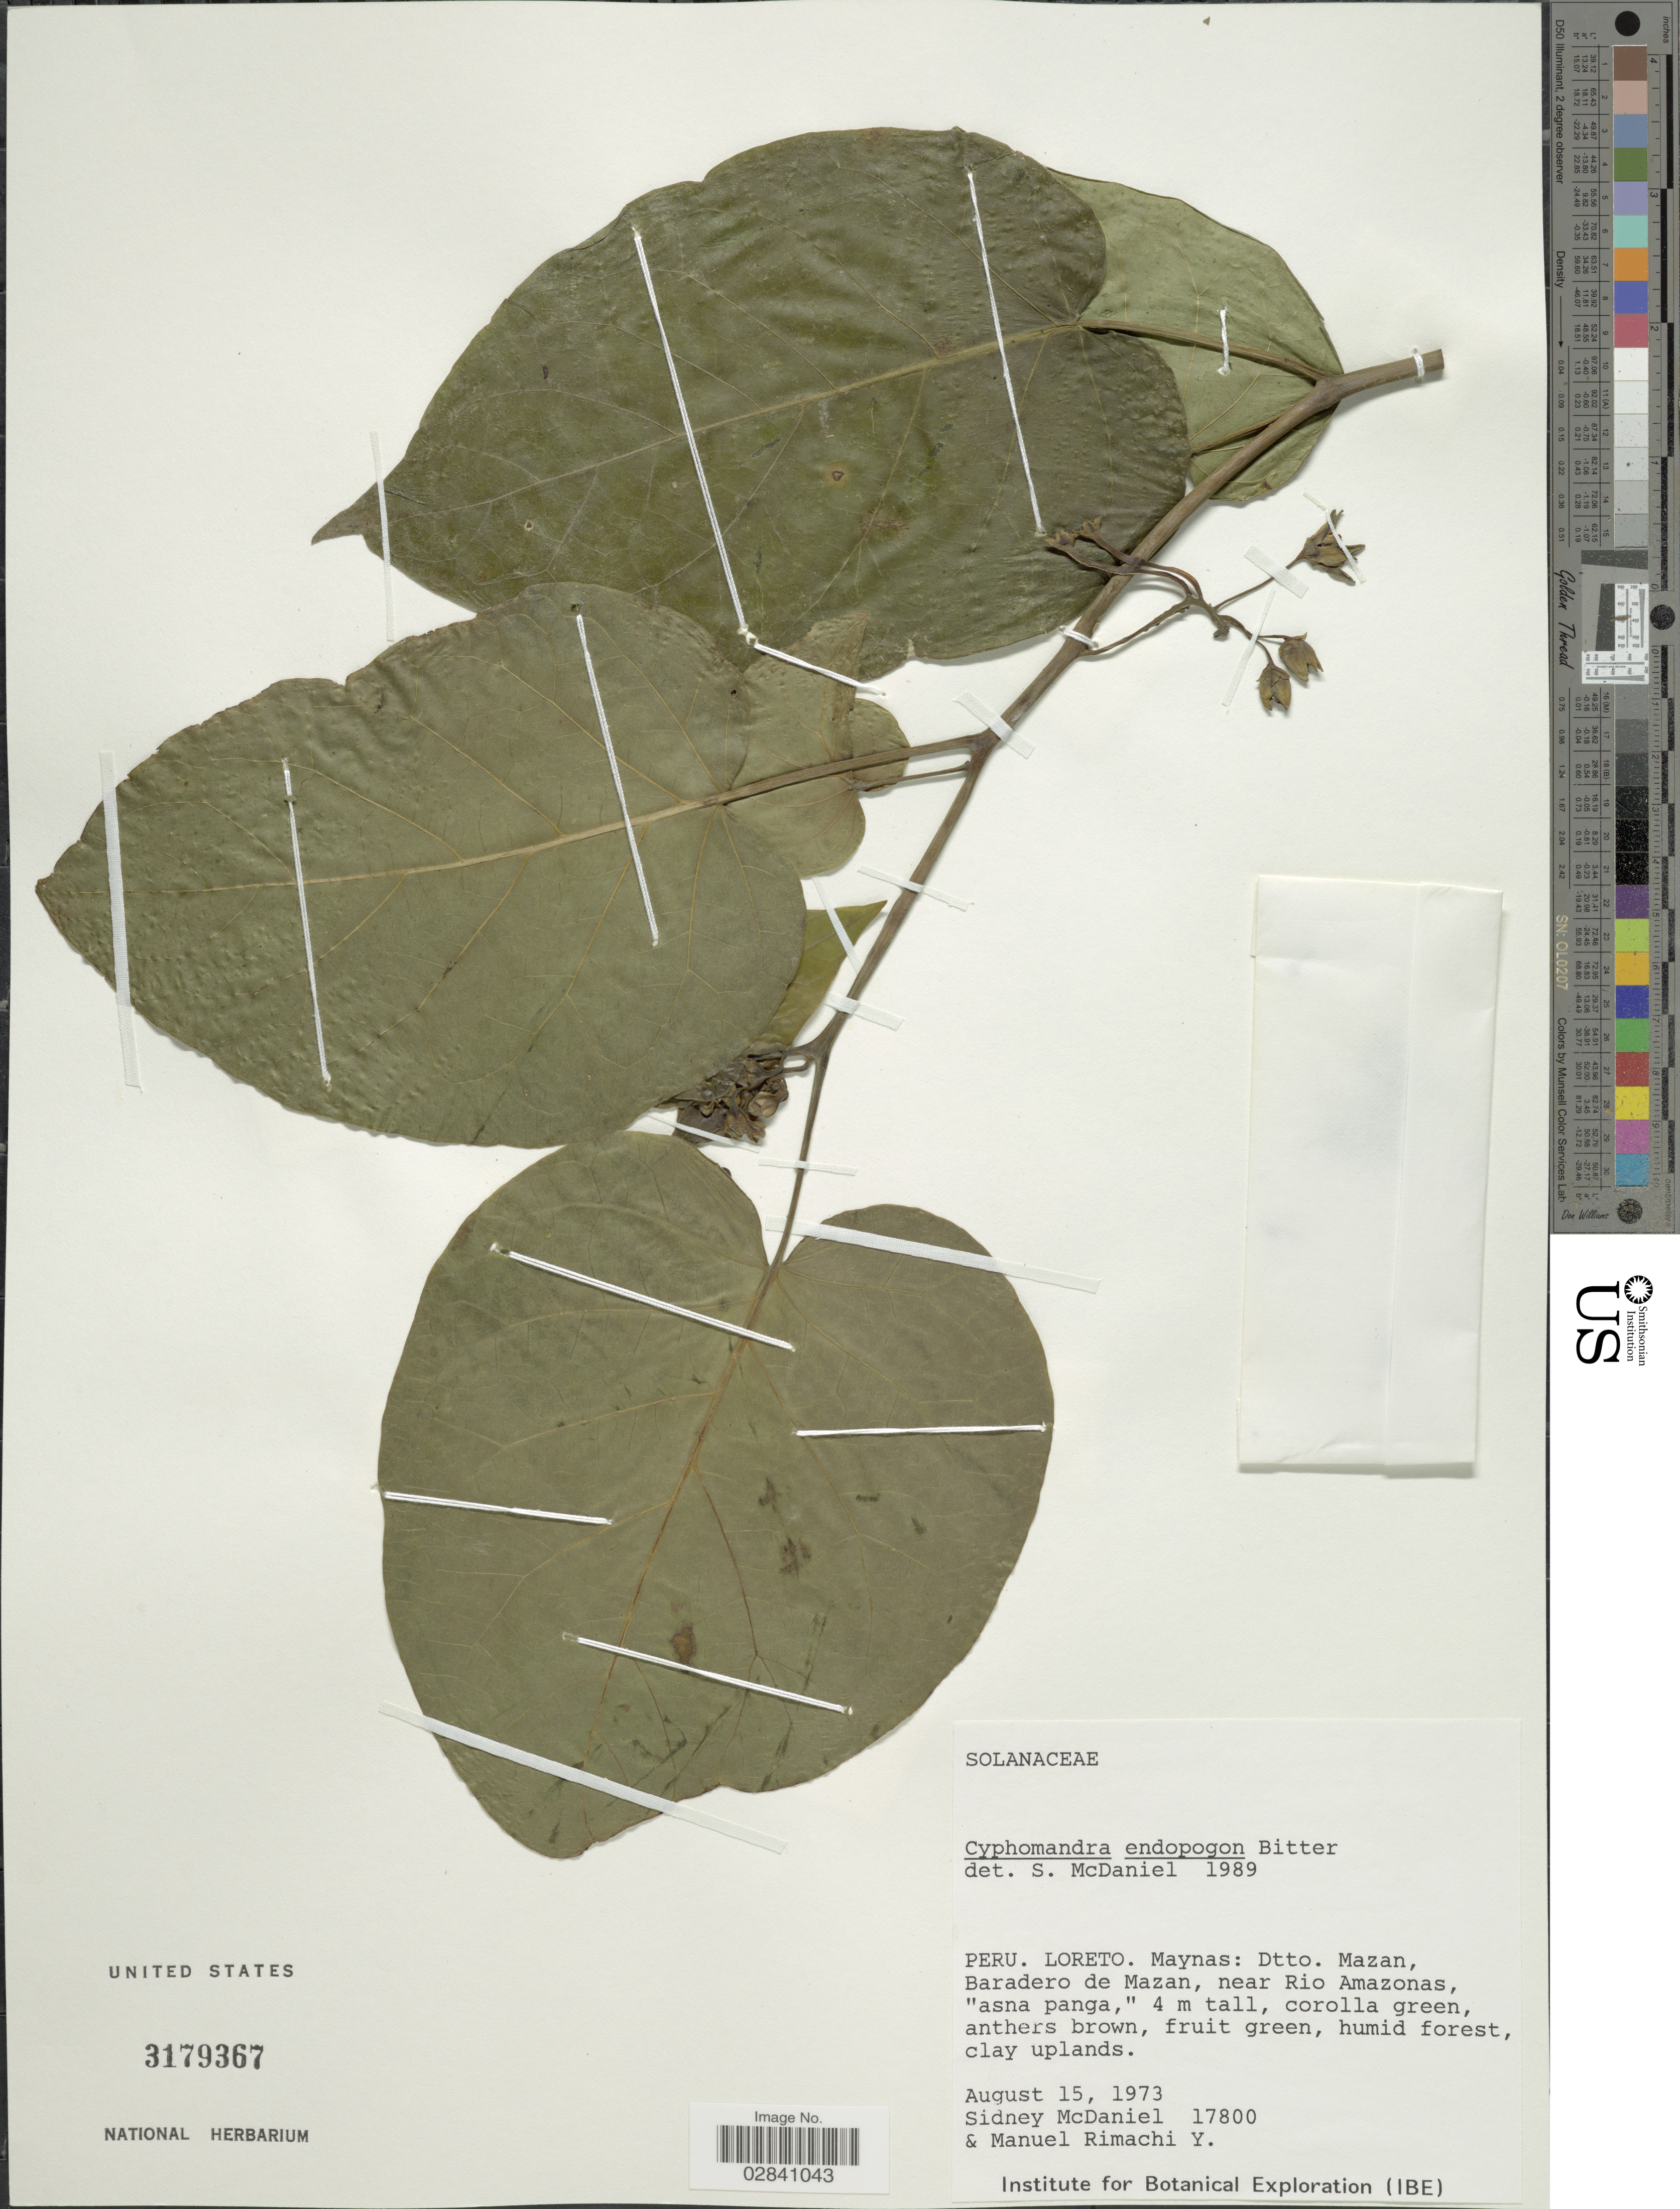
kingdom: Plantae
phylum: Tracheophyta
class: Magnoliopsida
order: Solanales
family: Solanaceae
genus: Cyphomandra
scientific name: Cyphomandra endopogon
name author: Bitter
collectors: S. McDaniel & M. Rimachi Y.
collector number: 17800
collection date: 1973-08-15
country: Peru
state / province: Loreto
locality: Maynas: Dtto. Mazan, Baradero de Mazan, near Rio Amazonas.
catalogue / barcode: US 3179367